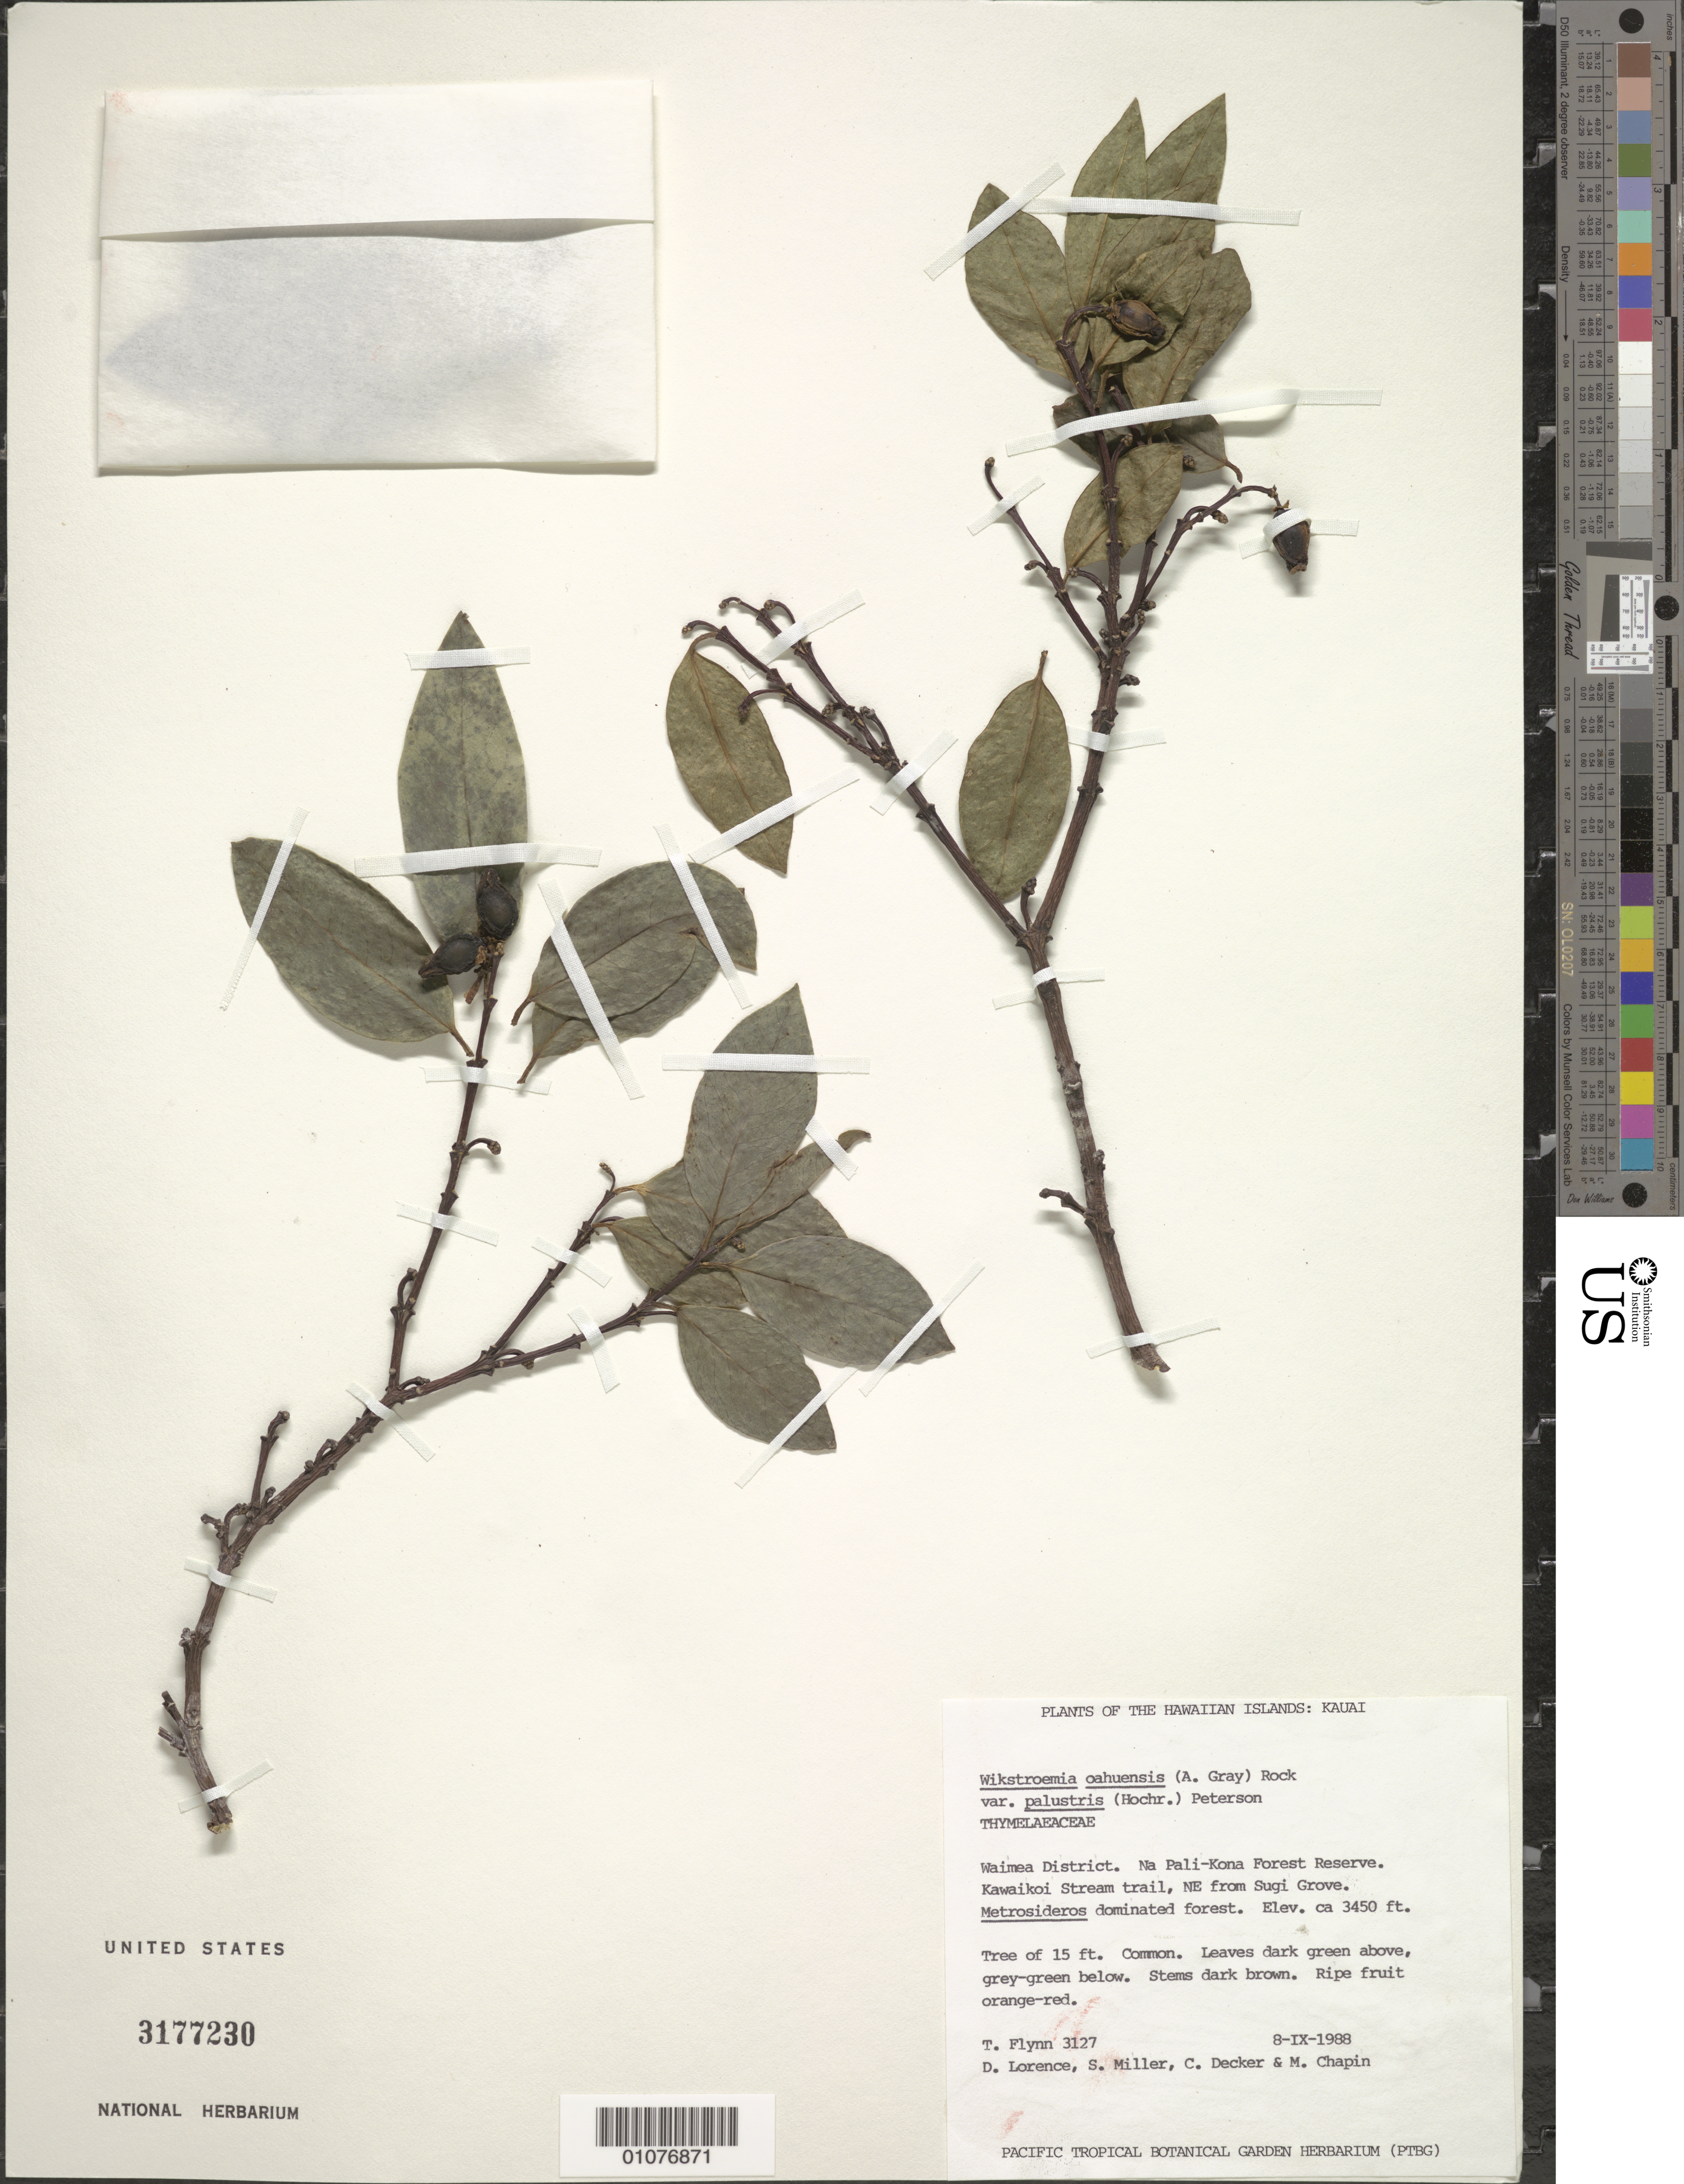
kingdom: Plantae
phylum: Tracheophyta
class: Magnoliopsida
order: Malvales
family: Thymelaeaceae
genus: Wikstroemia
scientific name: Wikstroemia oahuensis var. palustris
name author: (Hochr.) B. Peterson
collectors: T. W. Flynn, D. Lorence, S. Miller, C. Decker & M. Chapin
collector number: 3127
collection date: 1998-09-08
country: United States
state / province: Hawaii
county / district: Kauai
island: Kaua'i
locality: Waimea District, Na Pali-Kona Forest Reserve. Kawaikoi Stream trail, NE from Sugi Grove.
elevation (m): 1052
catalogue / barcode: US 3177230